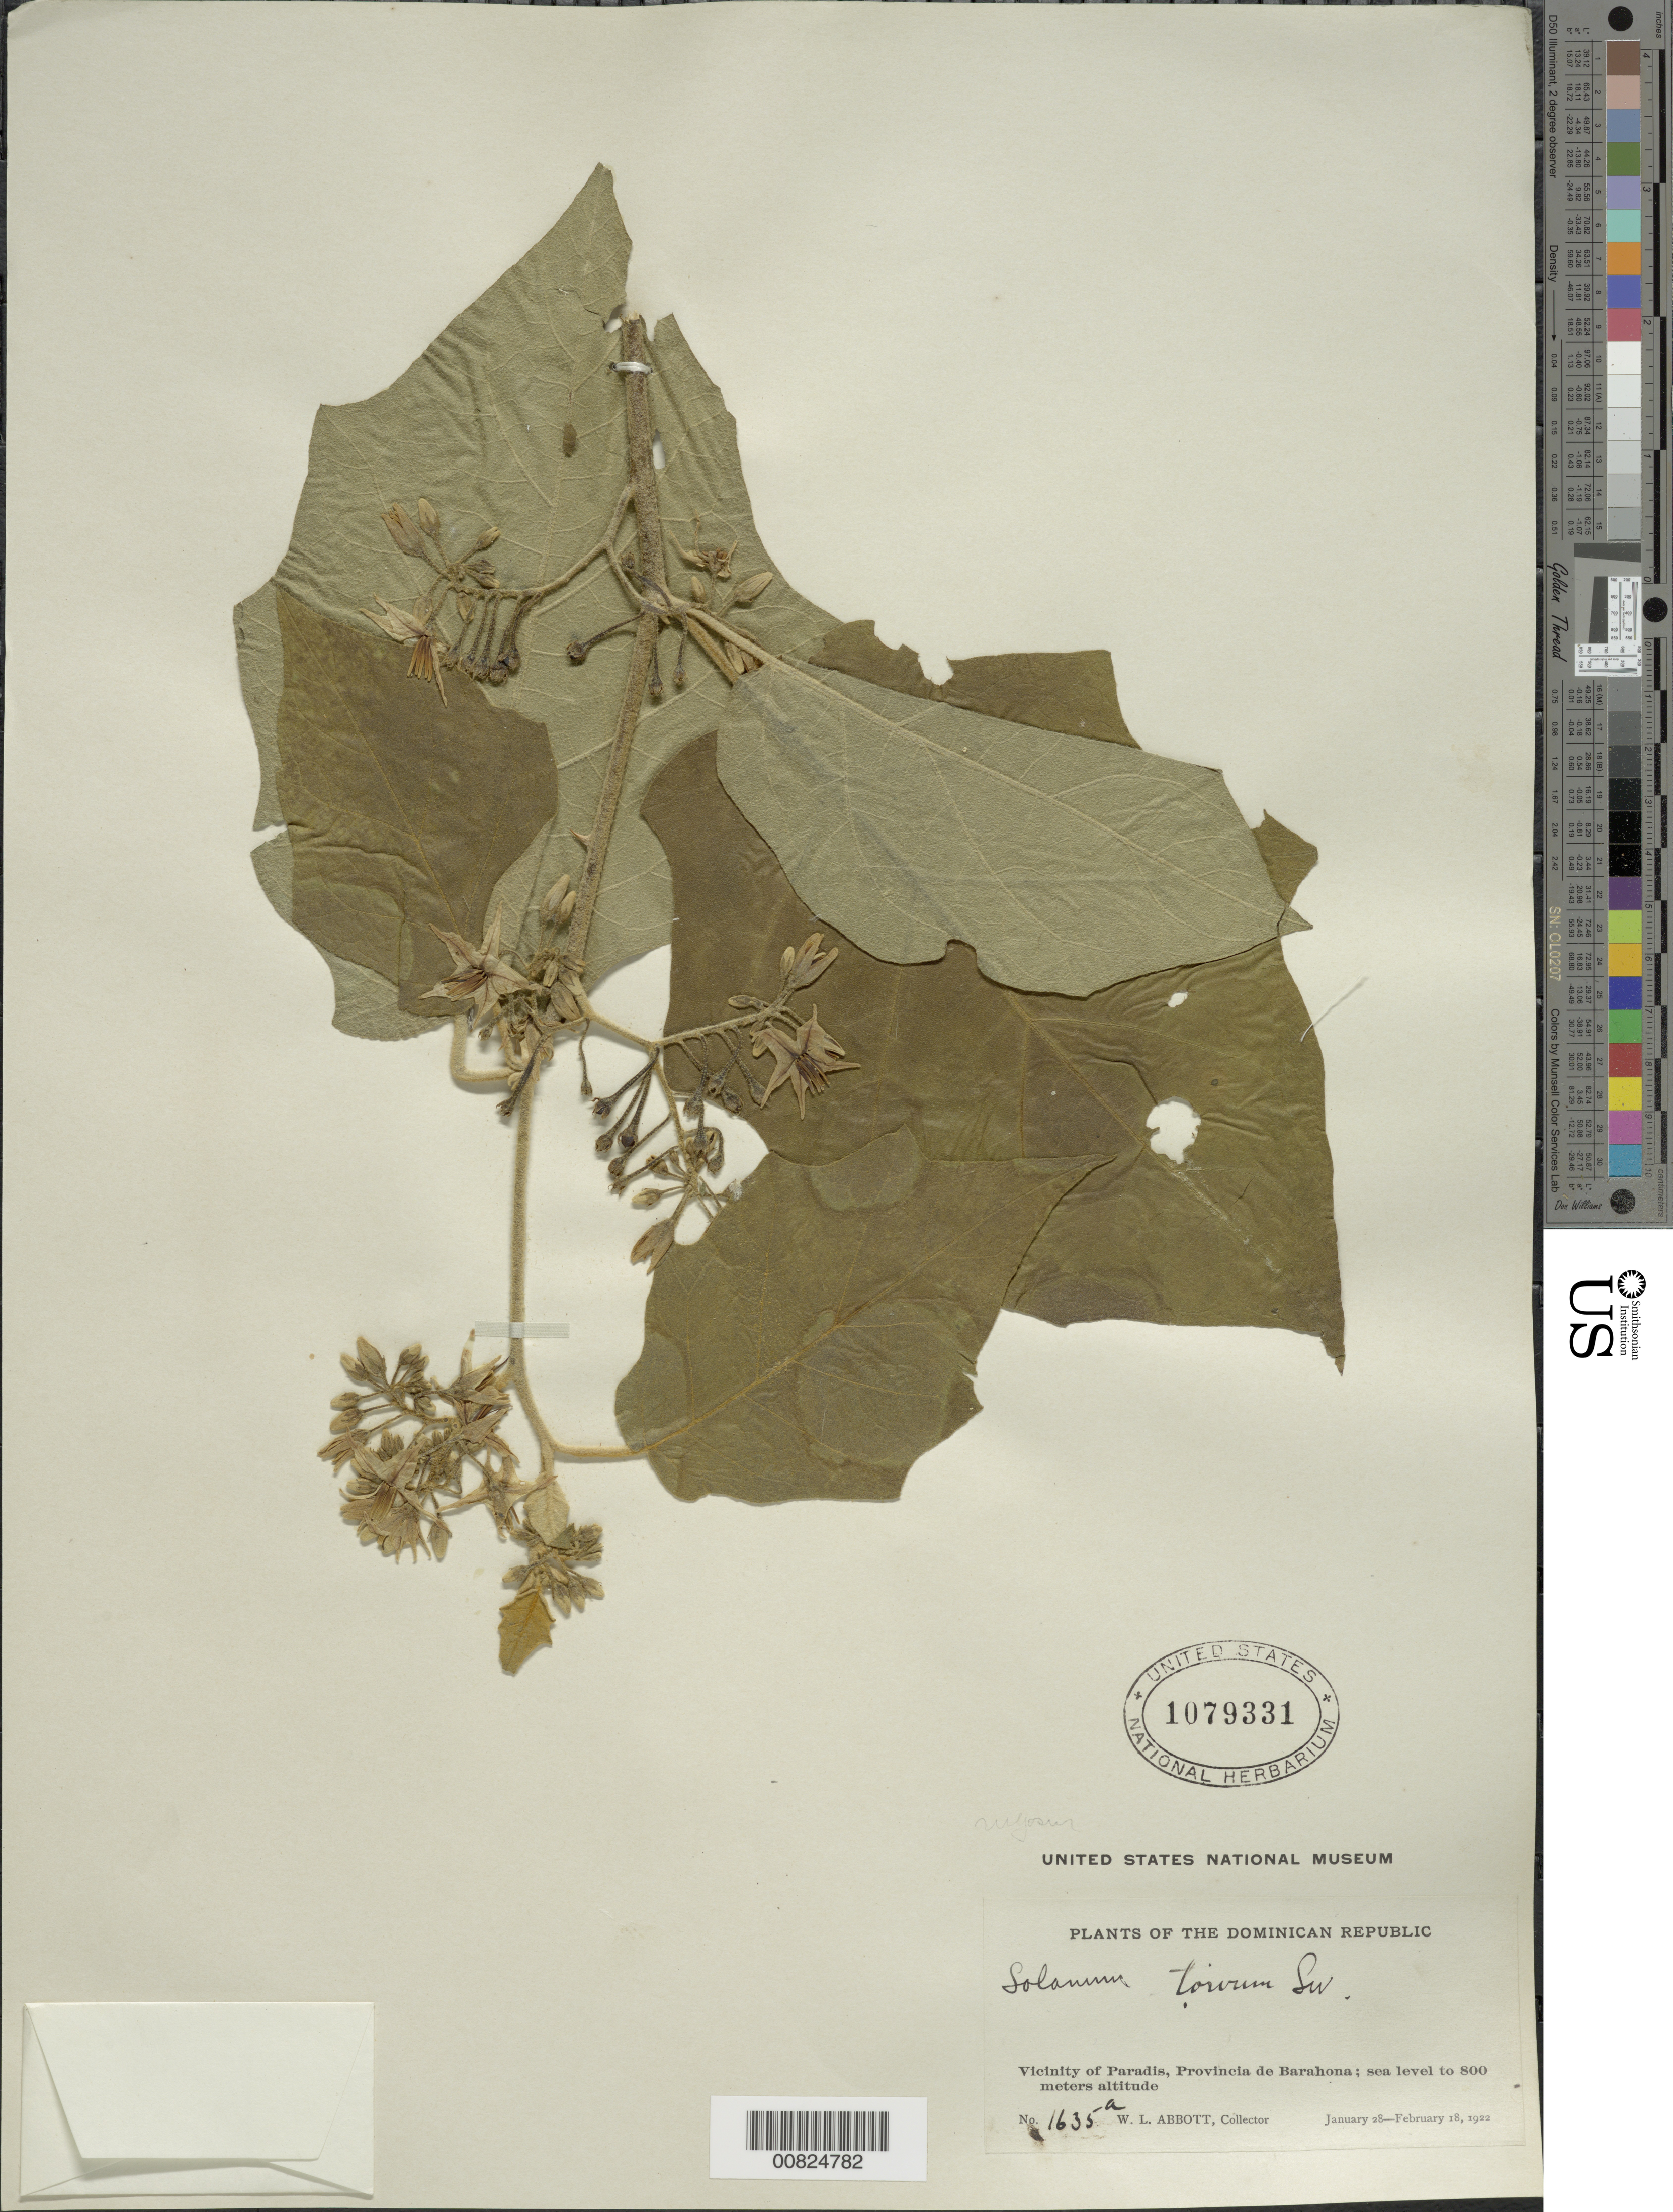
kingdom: Plantae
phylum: Tracheophyta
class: Magnoliopsida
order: Solanales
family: Solanaceae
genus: Solanum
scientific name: Solanum torvum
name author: Sw.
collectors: W. L. Abbott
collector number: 1635A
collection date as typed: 28 Jan 1922 to 18 Feb 1922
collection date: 1922-01-28/1922-02-18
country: Dominican Republic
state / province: Barahona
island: Hispaniola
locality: Vicinity of Paradis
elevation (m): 0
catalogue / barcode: US 1079331